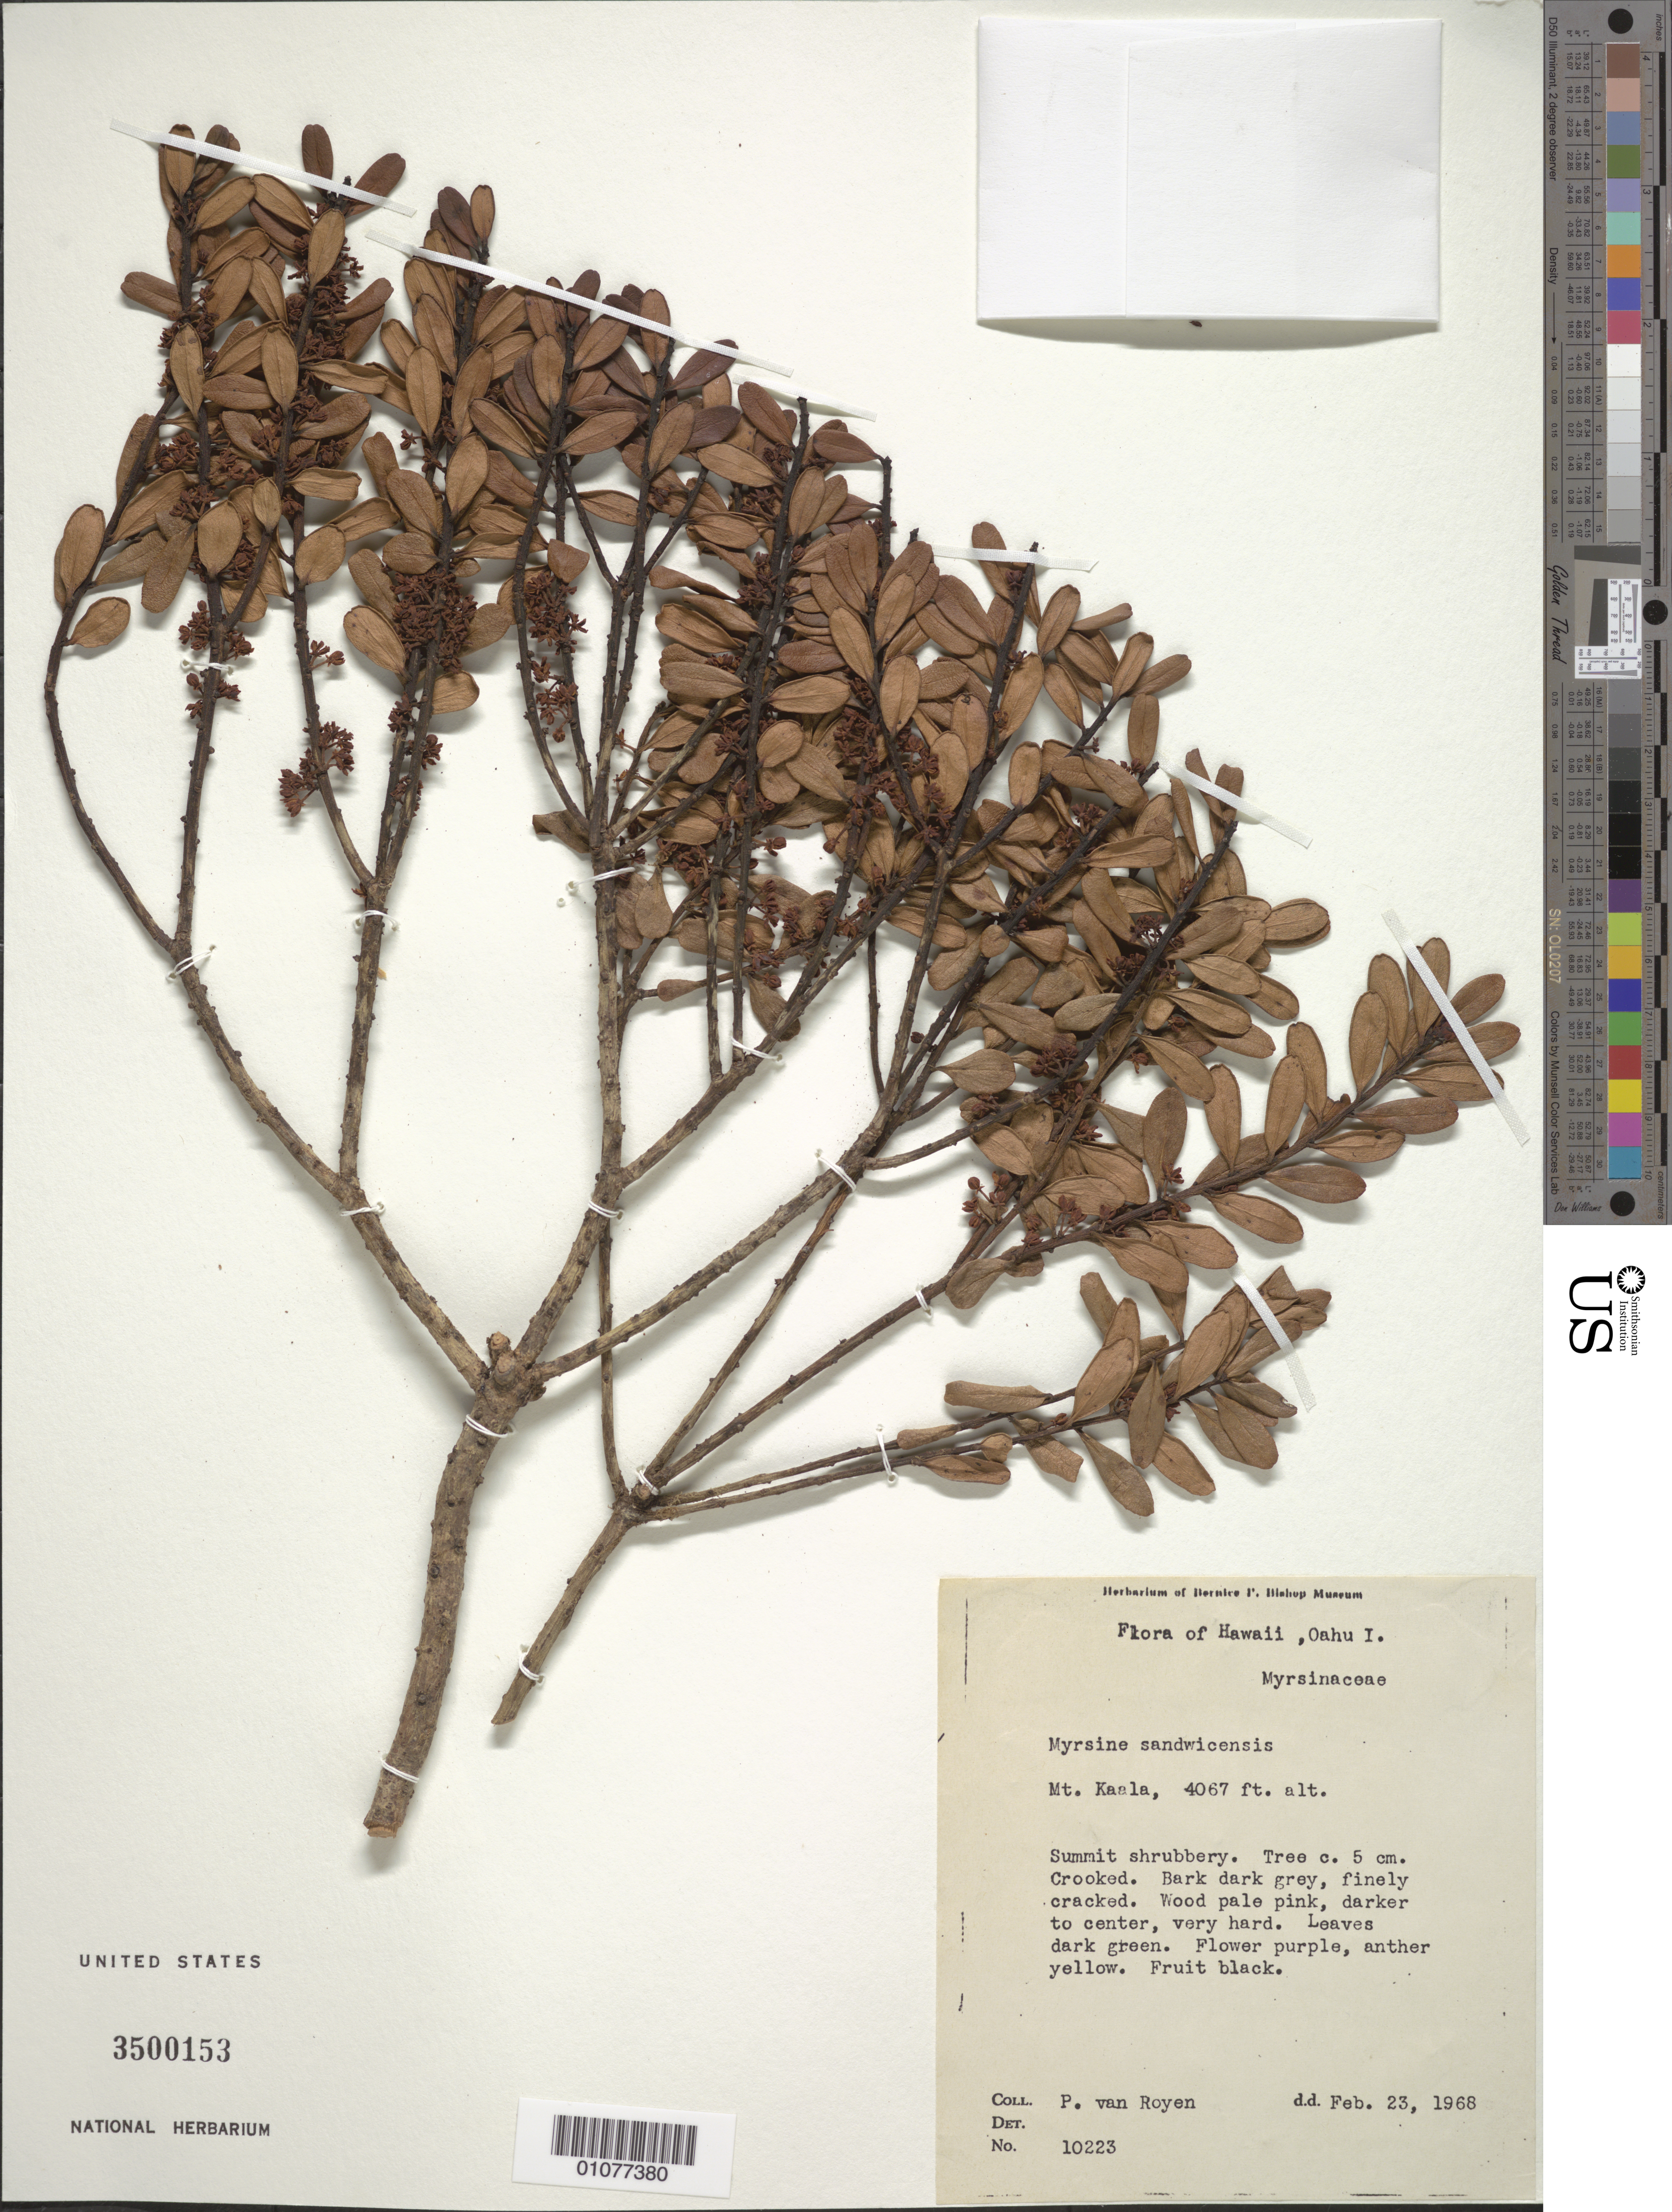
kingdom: Plantae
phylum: Tracheophyta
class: Magnoliopsida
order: Ericales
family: Primulaceae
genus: Myrsine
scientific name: Myrsine sandwicensis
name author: A. DC.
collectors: P. van Royen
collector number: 10223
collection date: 1968-02-23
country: United States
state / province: Hawaii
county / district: Honolulu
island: Oahu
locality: Mt. Kaala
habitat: summit shrubbery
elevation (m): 1240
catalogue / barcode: US 3500153